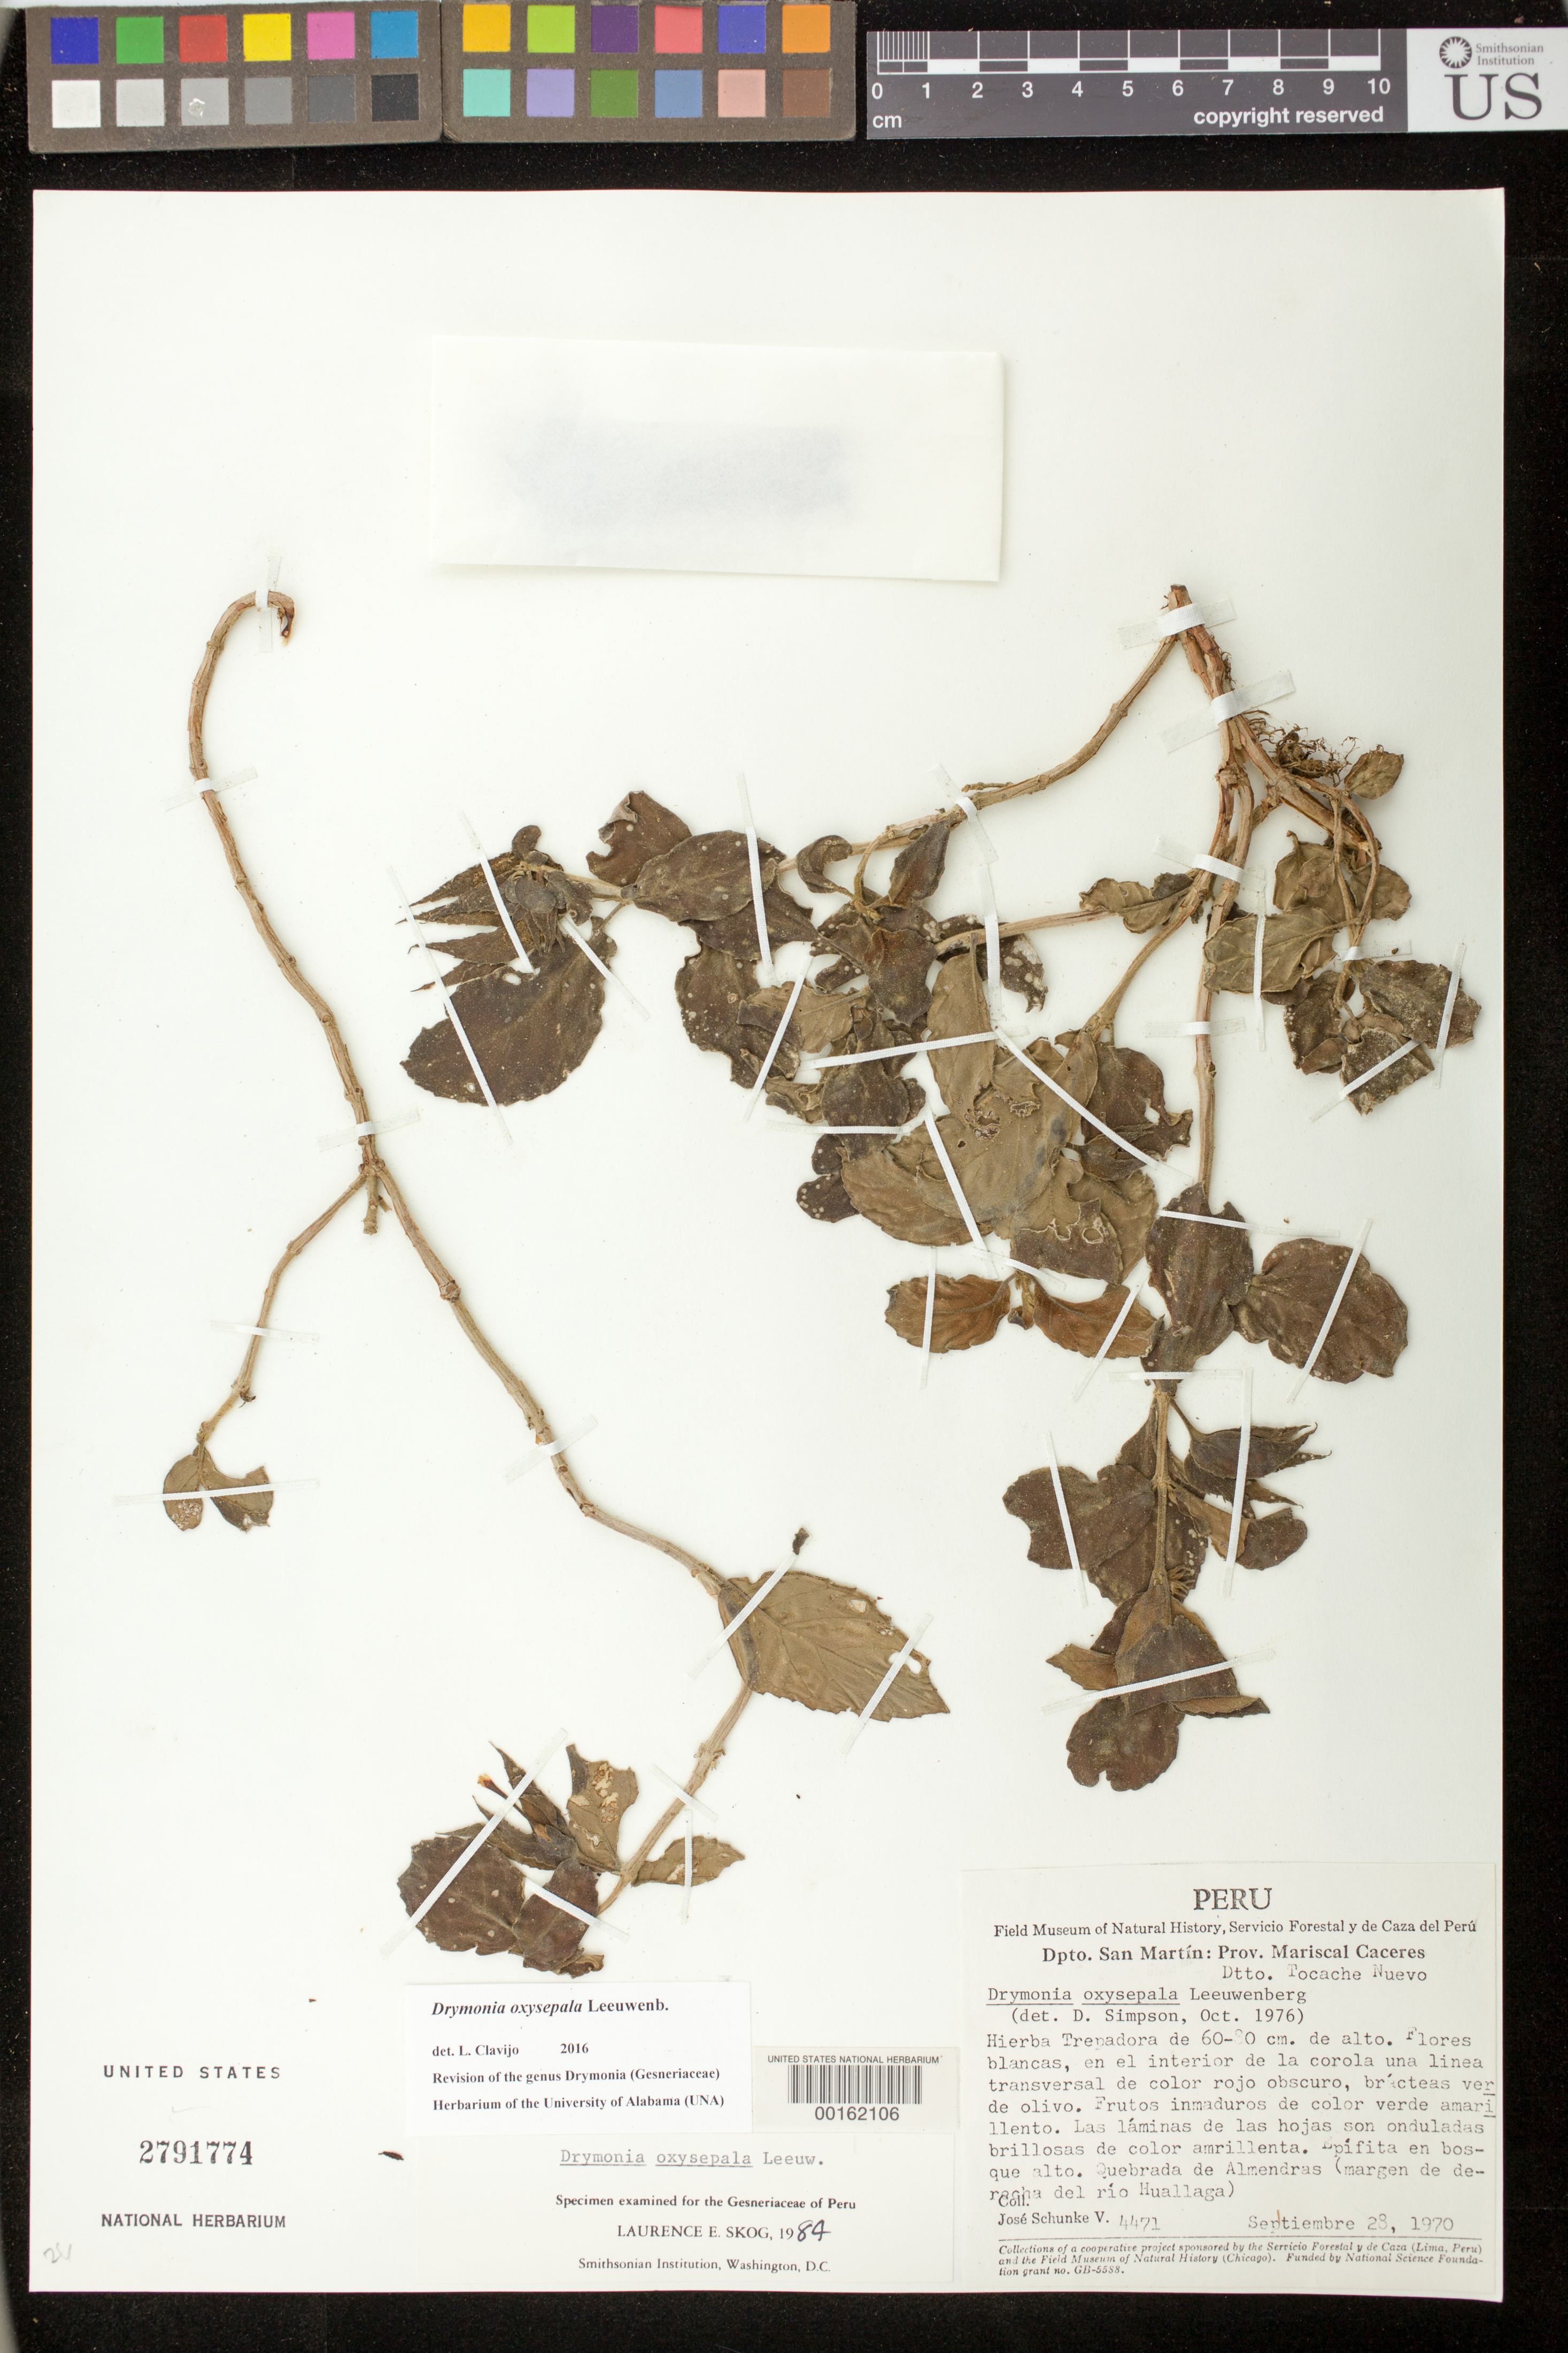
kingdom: Plantae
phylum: Tracheophyta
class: Magnoliopsida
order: Lamiales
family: Gesneriaceae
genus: Drymonia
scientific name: Drymonia oxysepala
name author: Leeuwenb.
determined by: Skog, Laurence E.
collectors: J. Schunke Vigo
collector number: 4471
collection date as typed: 28 Sep 1970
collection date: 1970-09-28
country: Peru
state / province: San Martín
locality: Prov. Mariscal Cáceres, Dtto. Tocache Nuevo; Quebrada de Almendras (margen derecha del río Huallaga)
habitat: En bosque alto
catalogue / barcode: US 2791774